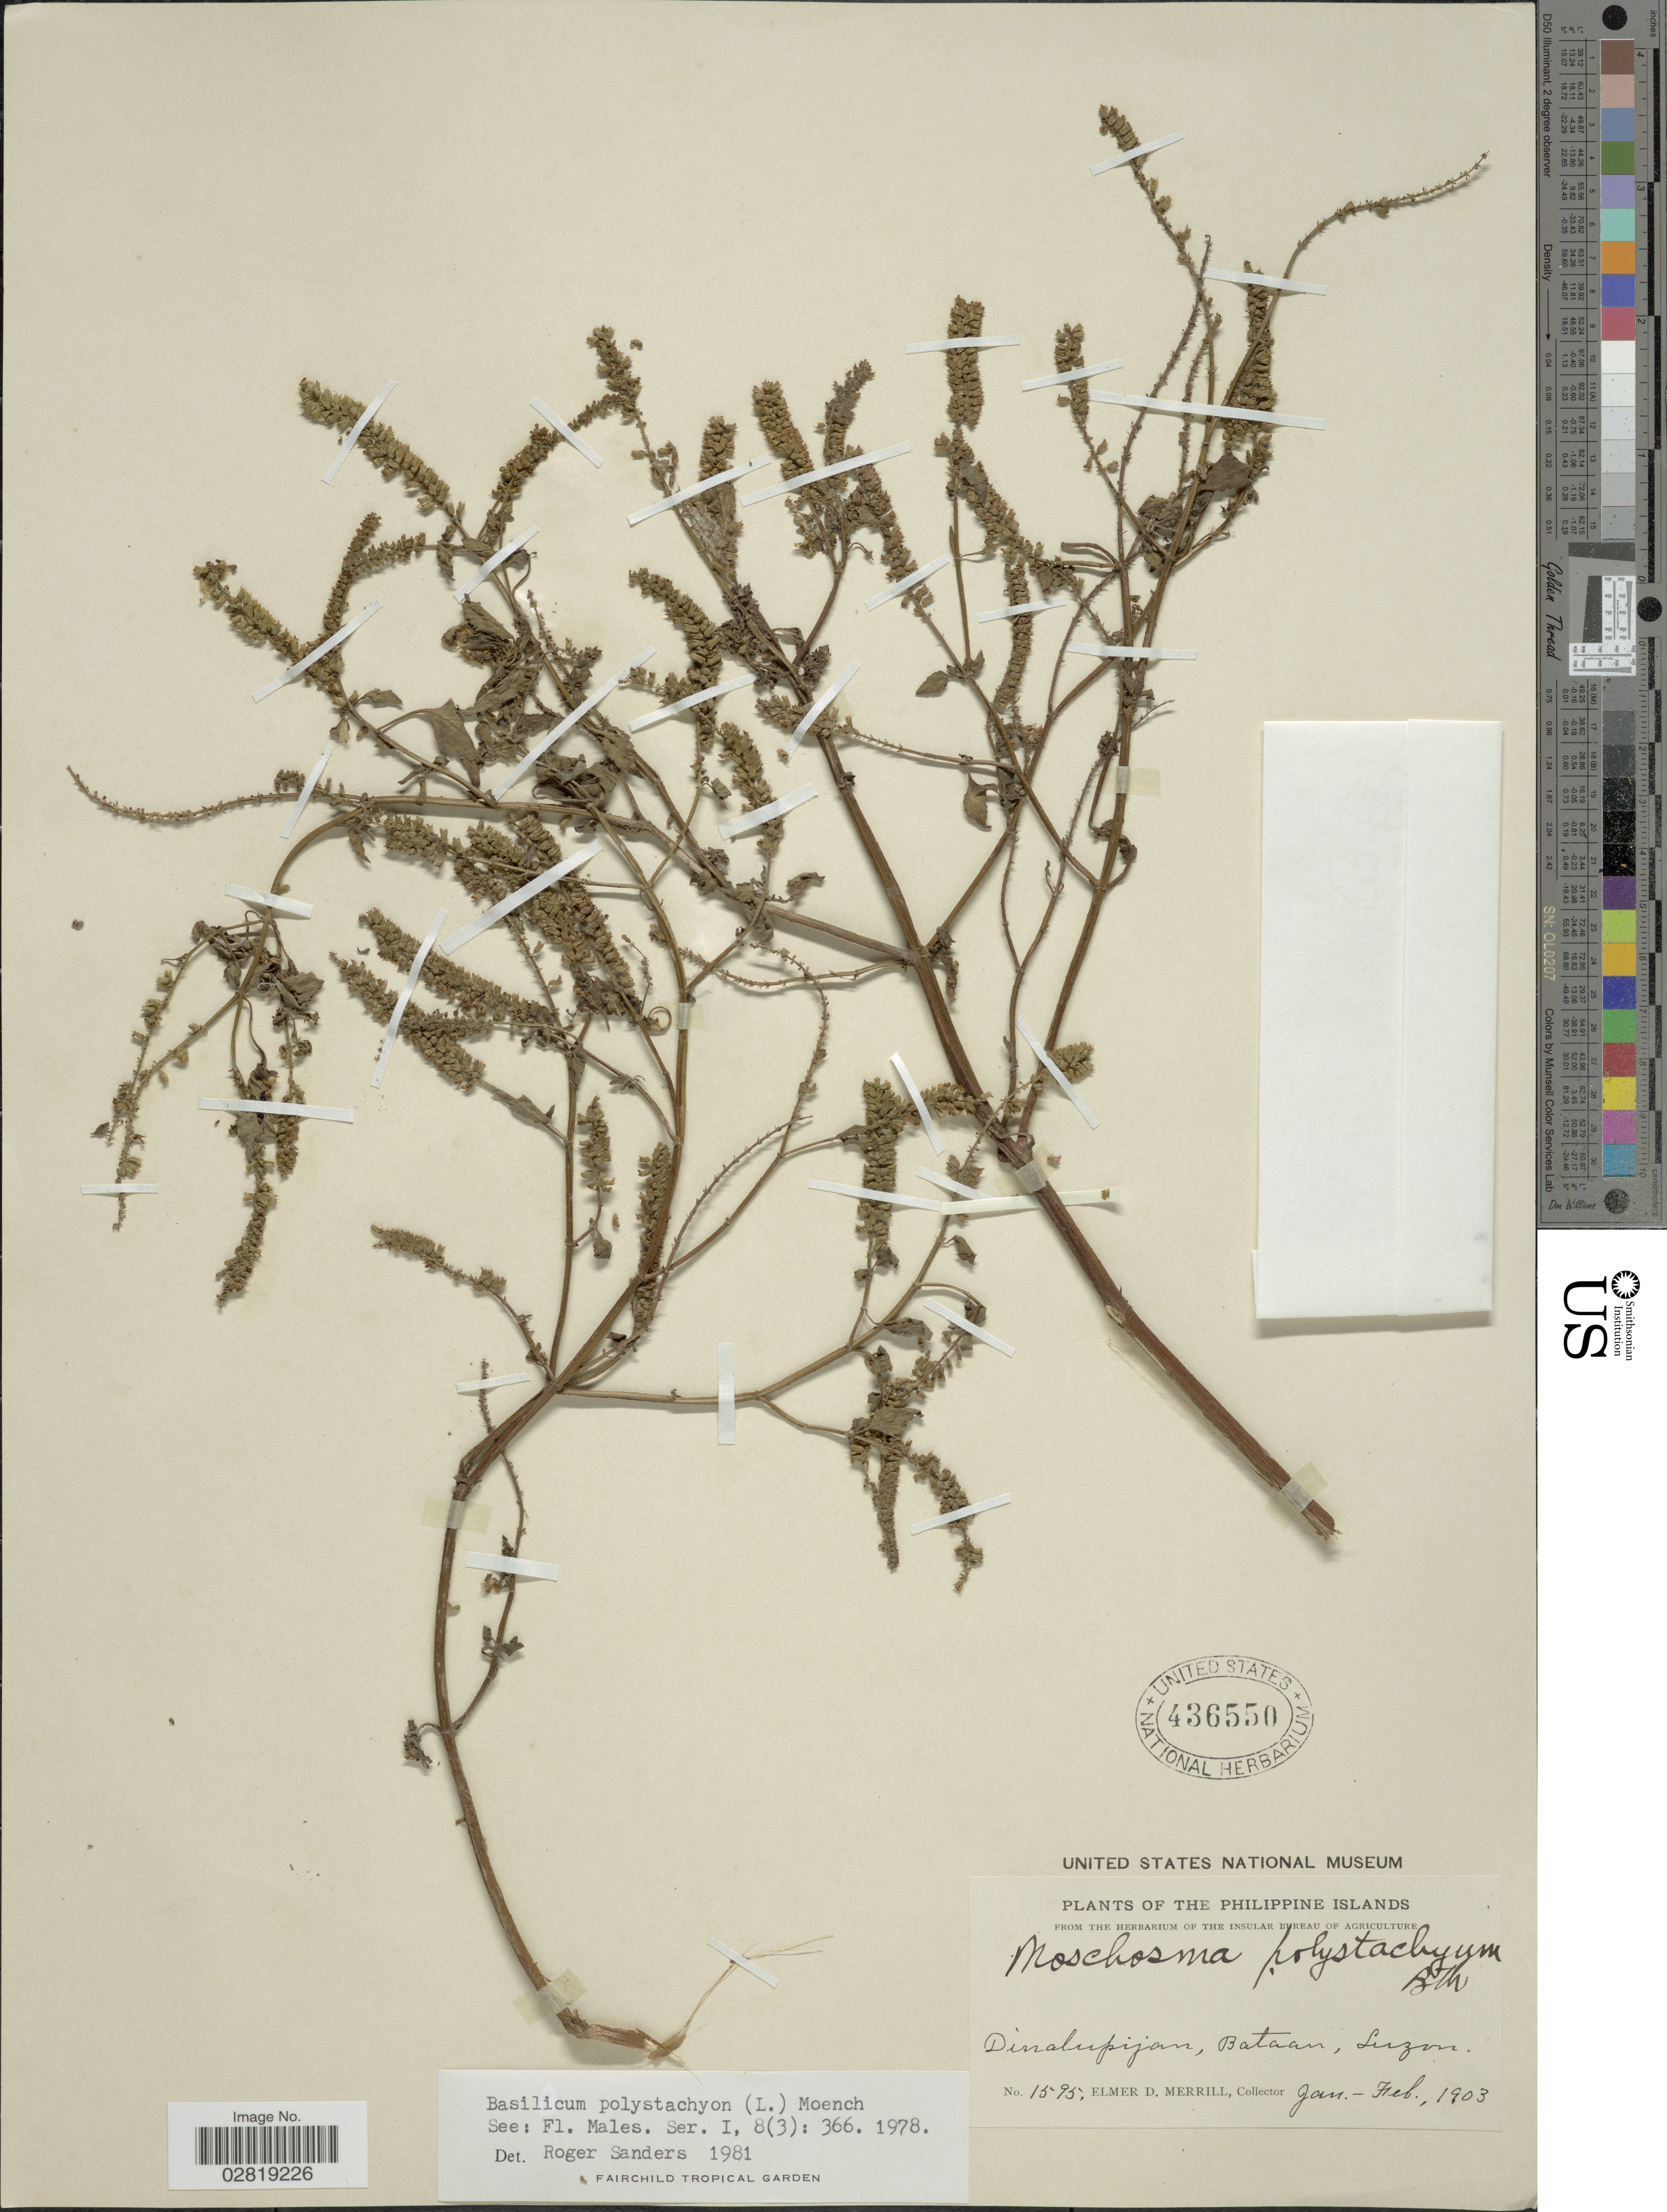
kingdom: Plantae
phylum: Tracheophyta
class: Magnoliopsida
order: Lamiales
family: Lamiaceae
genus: Basilicum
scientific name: Basilicum polystachyon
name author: (L.) Moench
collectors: E. D. Merrill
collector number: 1595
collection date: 1903-01/1903-02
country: Philippines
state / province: Cagayan Valley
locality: Dinalupijan, Bataan, Luzon.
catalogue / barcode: US 436550